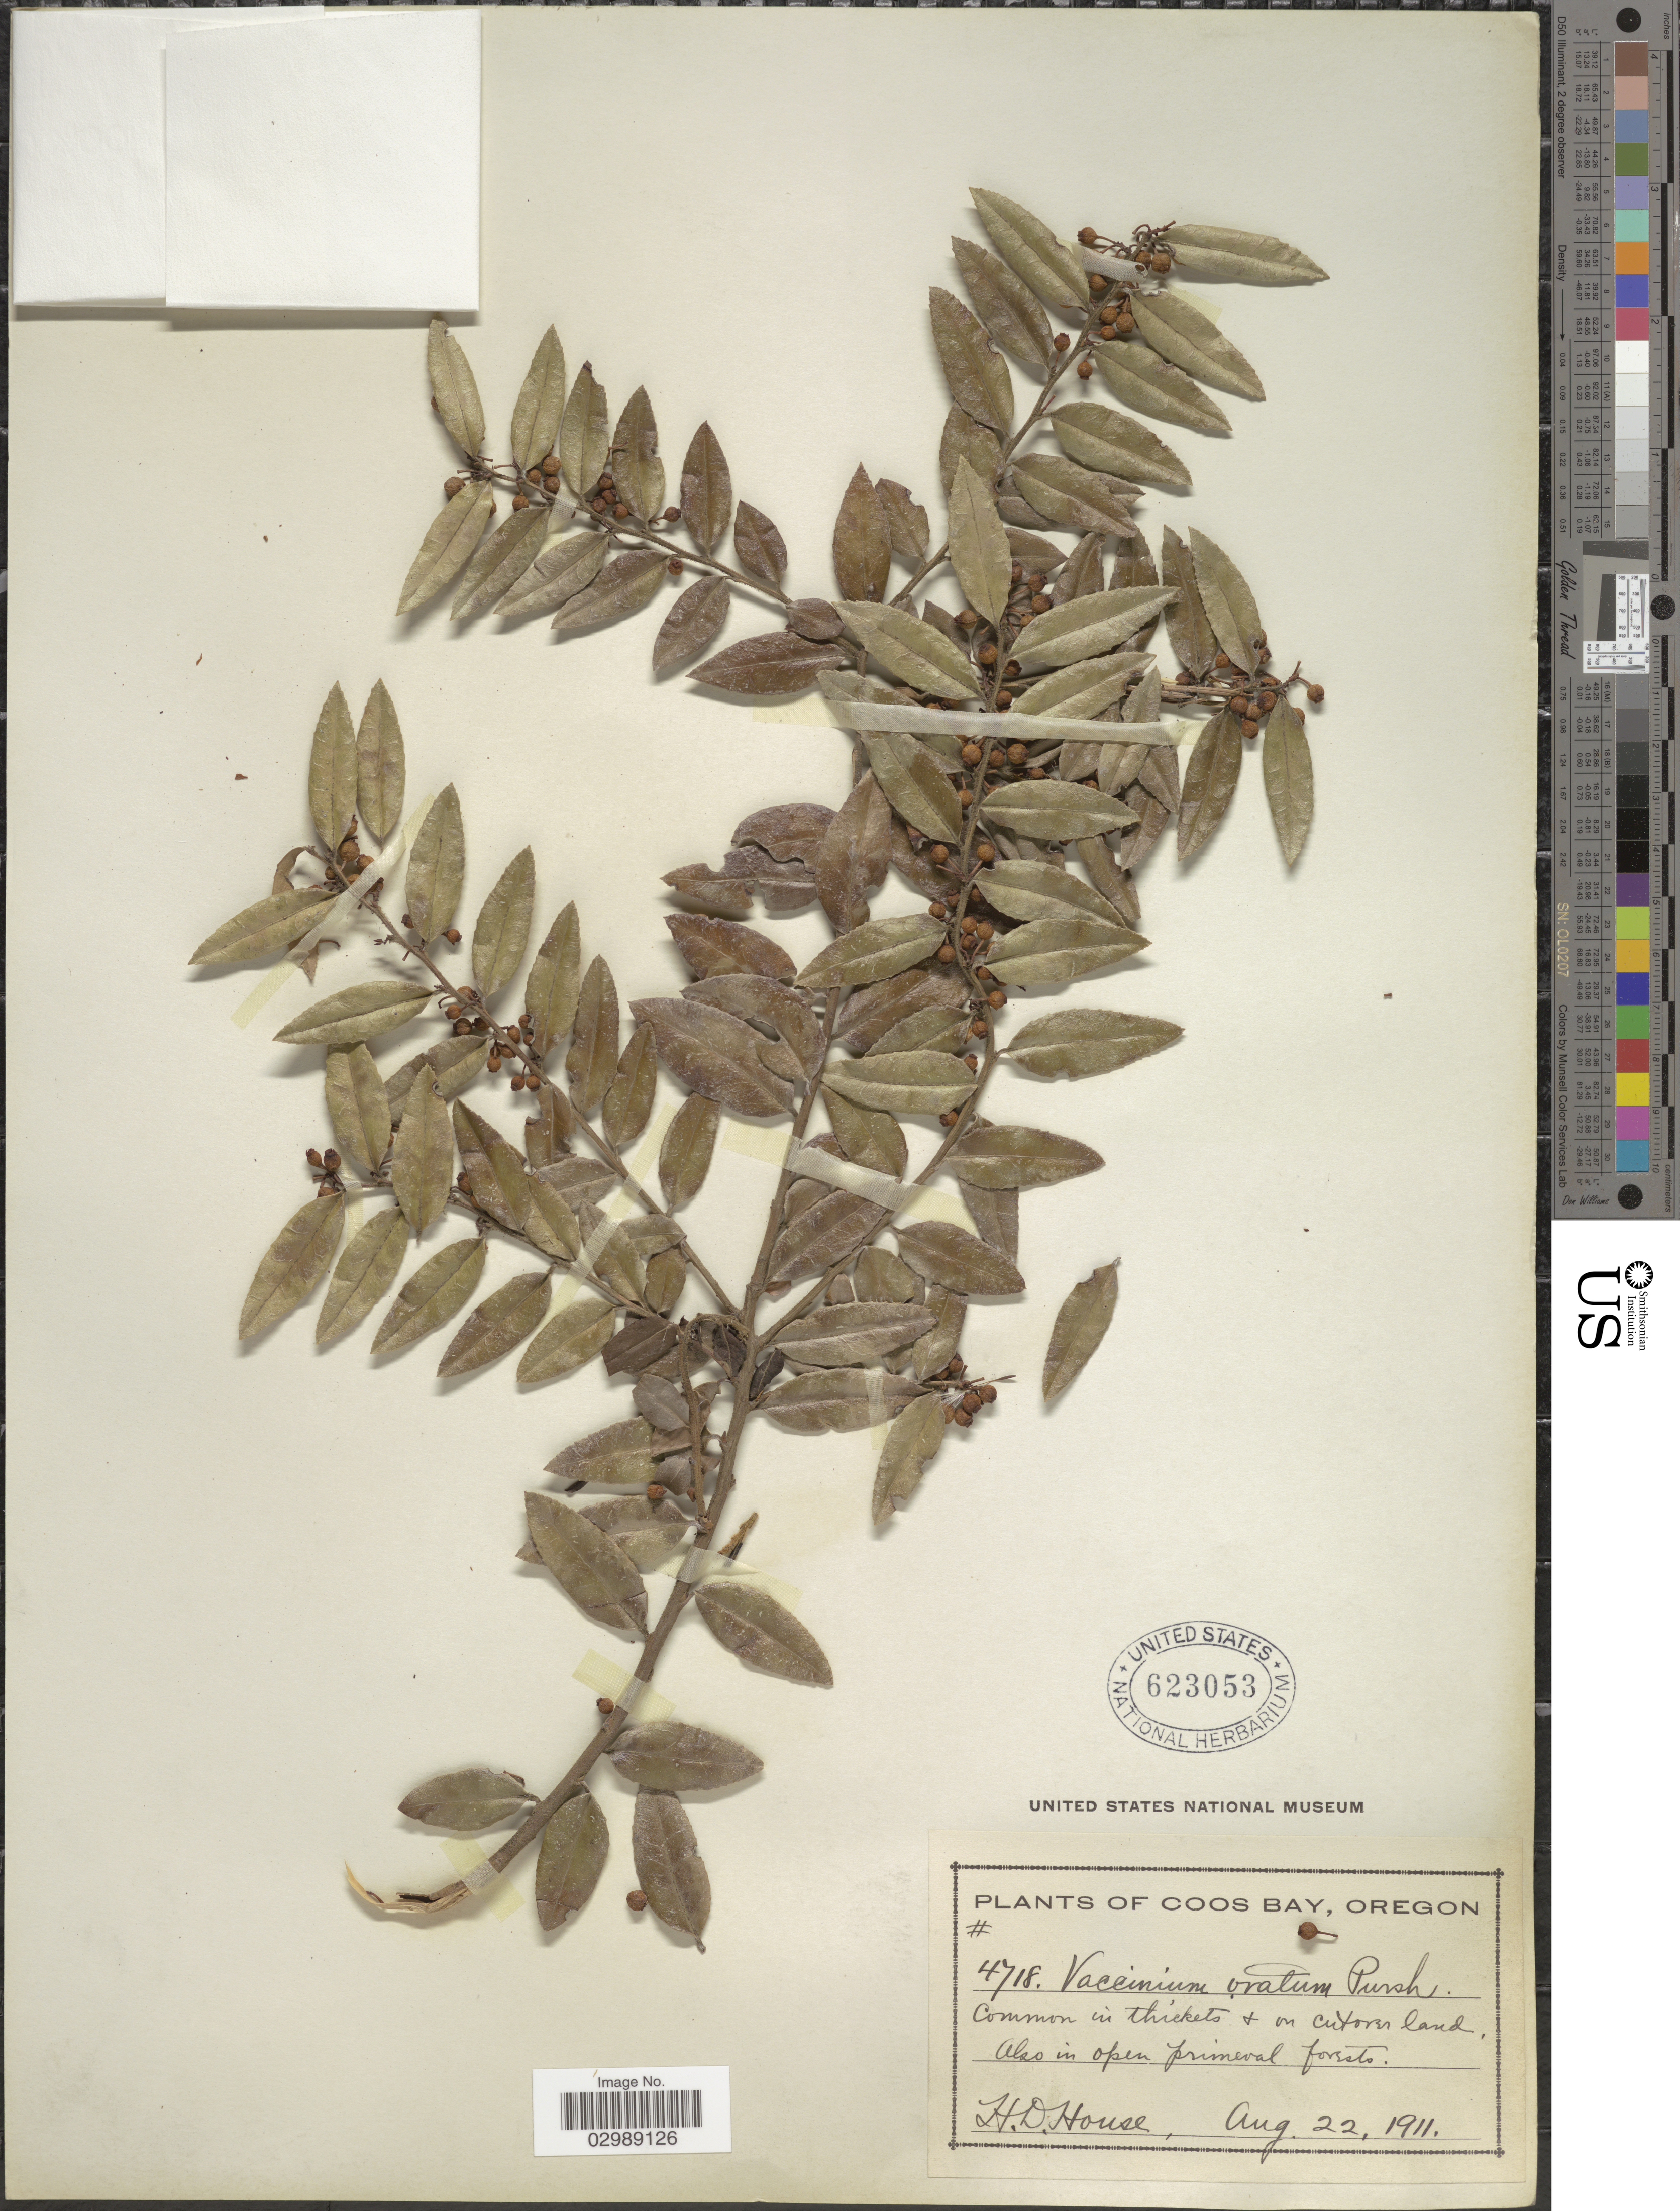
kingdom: Plantae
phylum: Tracheophyta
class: Magnoliopsida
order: Ericales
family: Ericaceae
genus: Vaccinium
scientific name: Vaccinium ovatum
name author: Pursh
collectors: H. D. House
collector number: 4718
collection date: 1911-08-22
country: United States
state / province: Oregon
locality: Coos Bay.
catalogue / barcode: US 623053